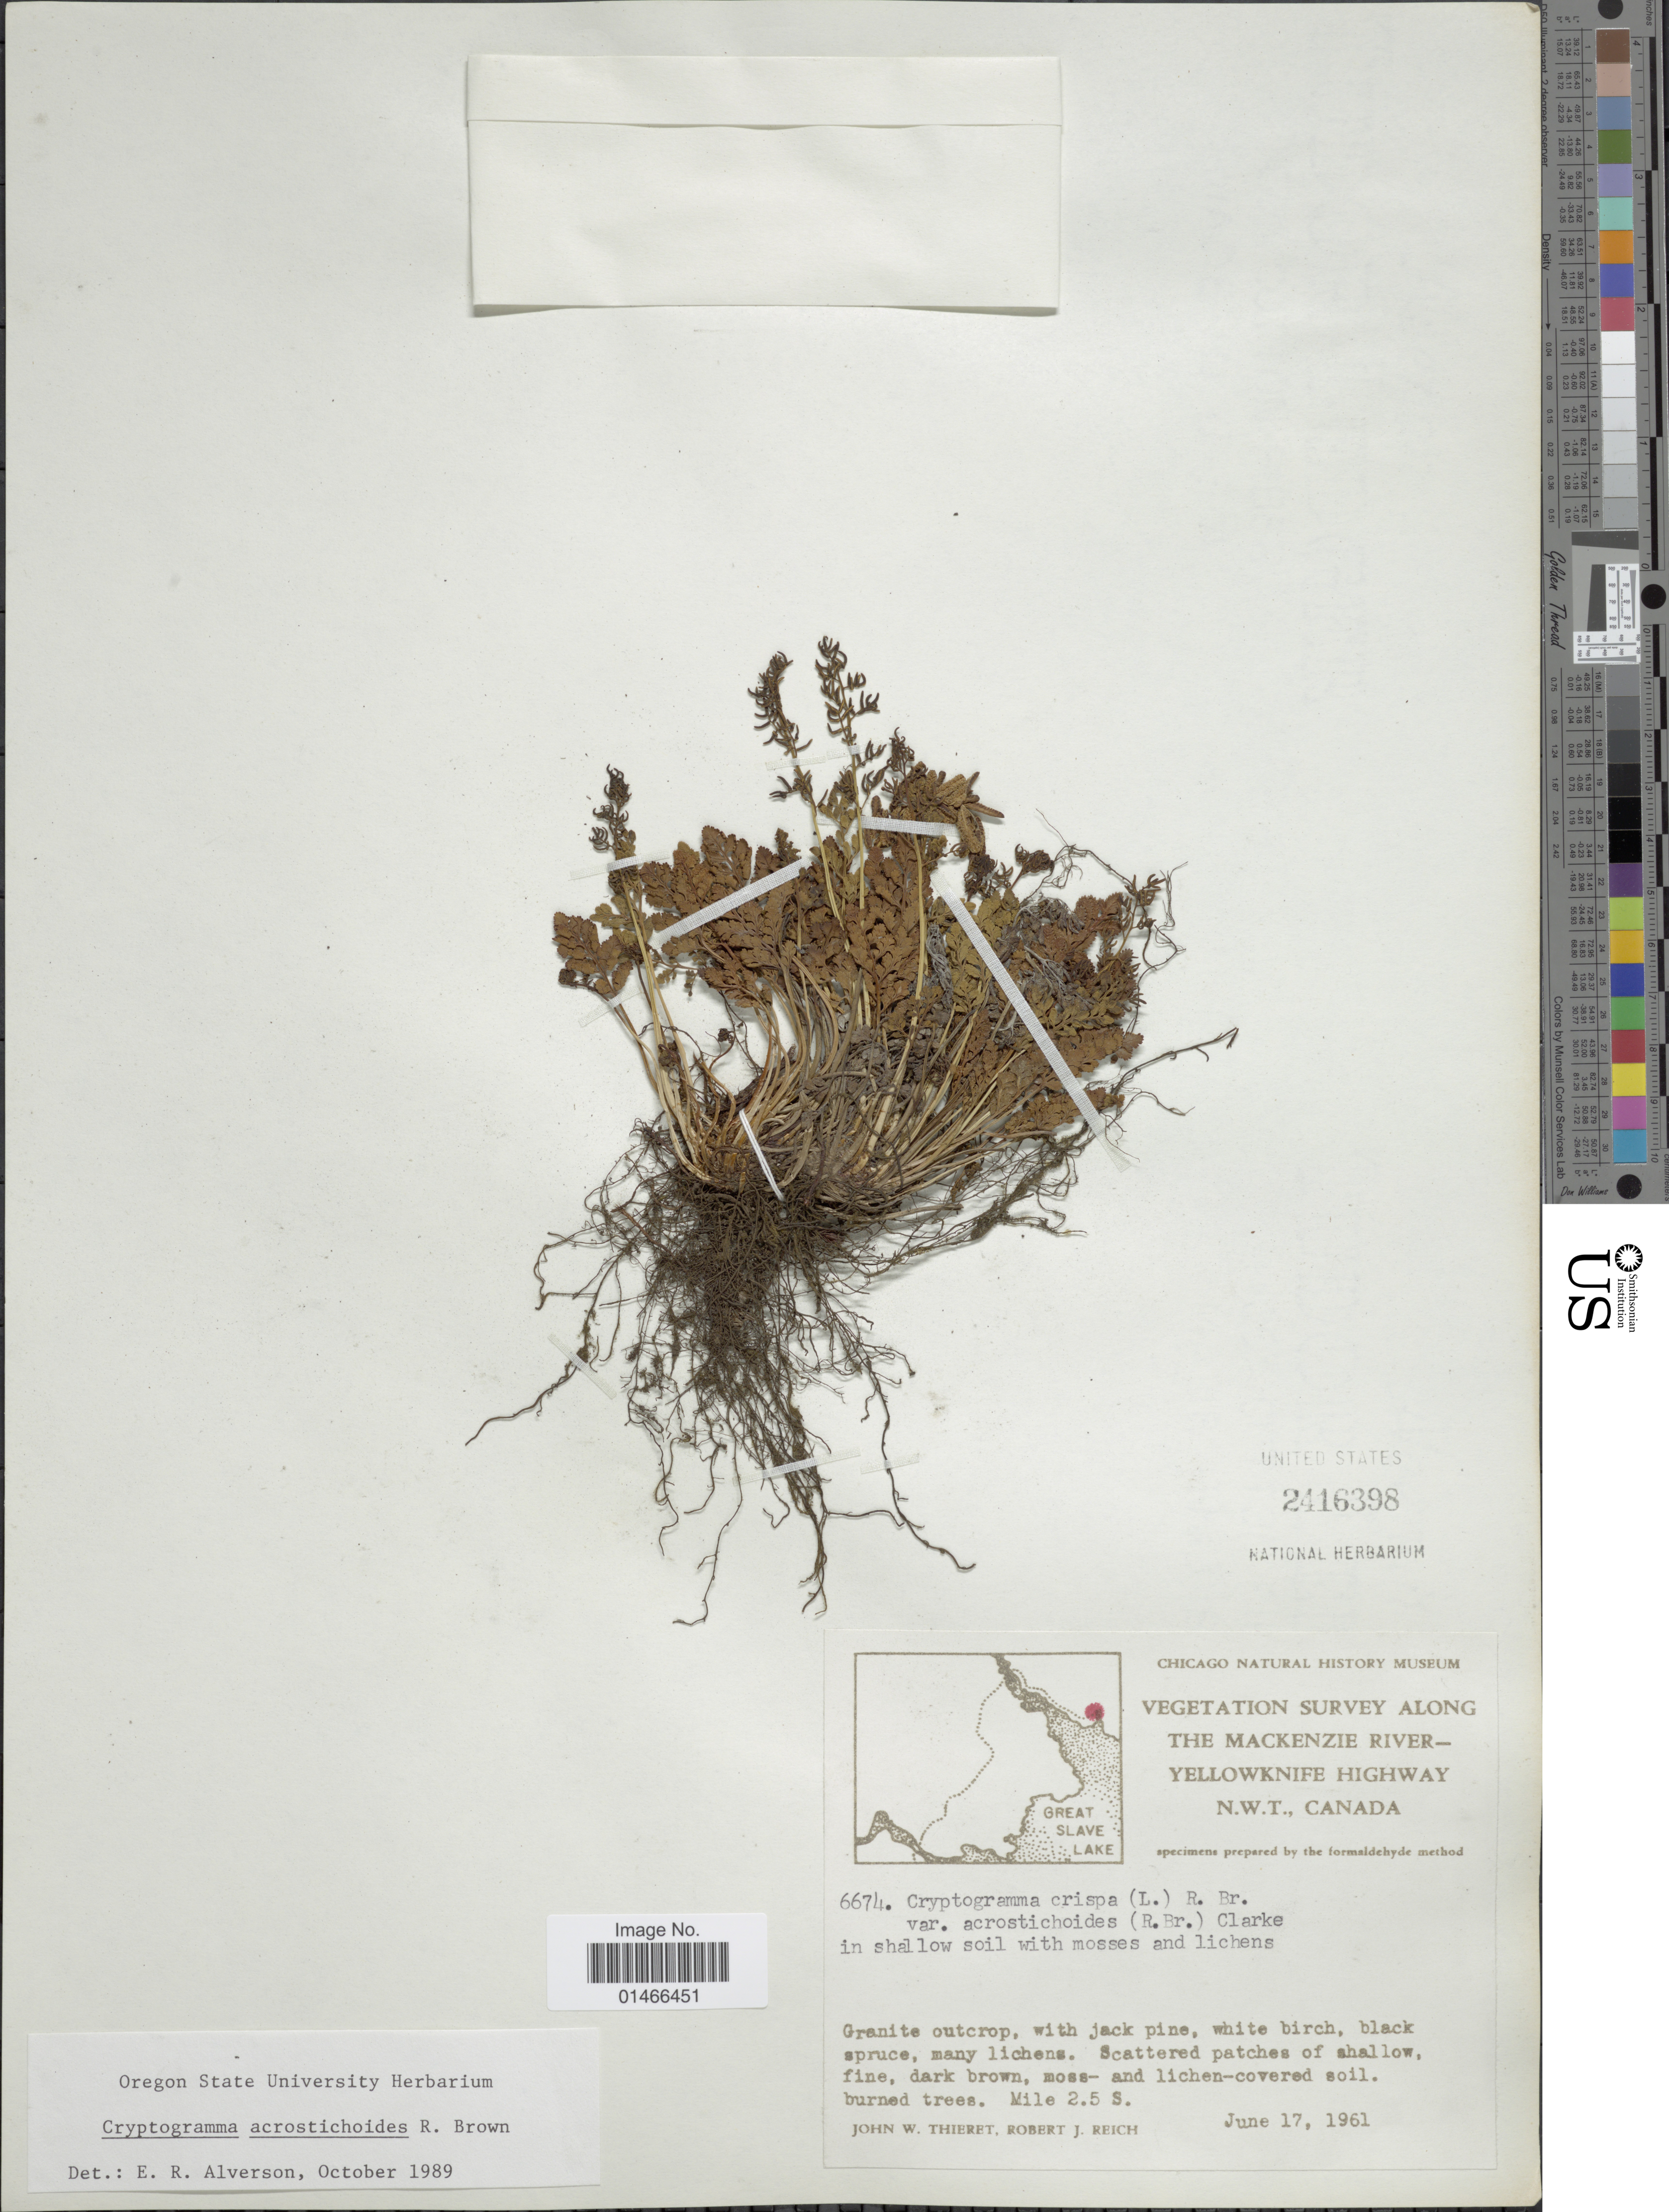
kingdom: Plantae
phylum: Tracheophyta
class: Polypodiopsida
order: Polypodiales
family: Pteridaceae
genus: Cryptogramma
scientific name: Cryptogramma acrostichoides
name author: R. Br.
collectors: J. W. Thieret & R. Reich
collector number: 6674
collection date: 1961-06-17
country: Canada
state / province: Northwest Territories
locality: Vegetation Survey along the Mackenzie river-Yellowknife Highway N.W.T. Mile 2.5 S.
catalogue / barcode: US 2416398